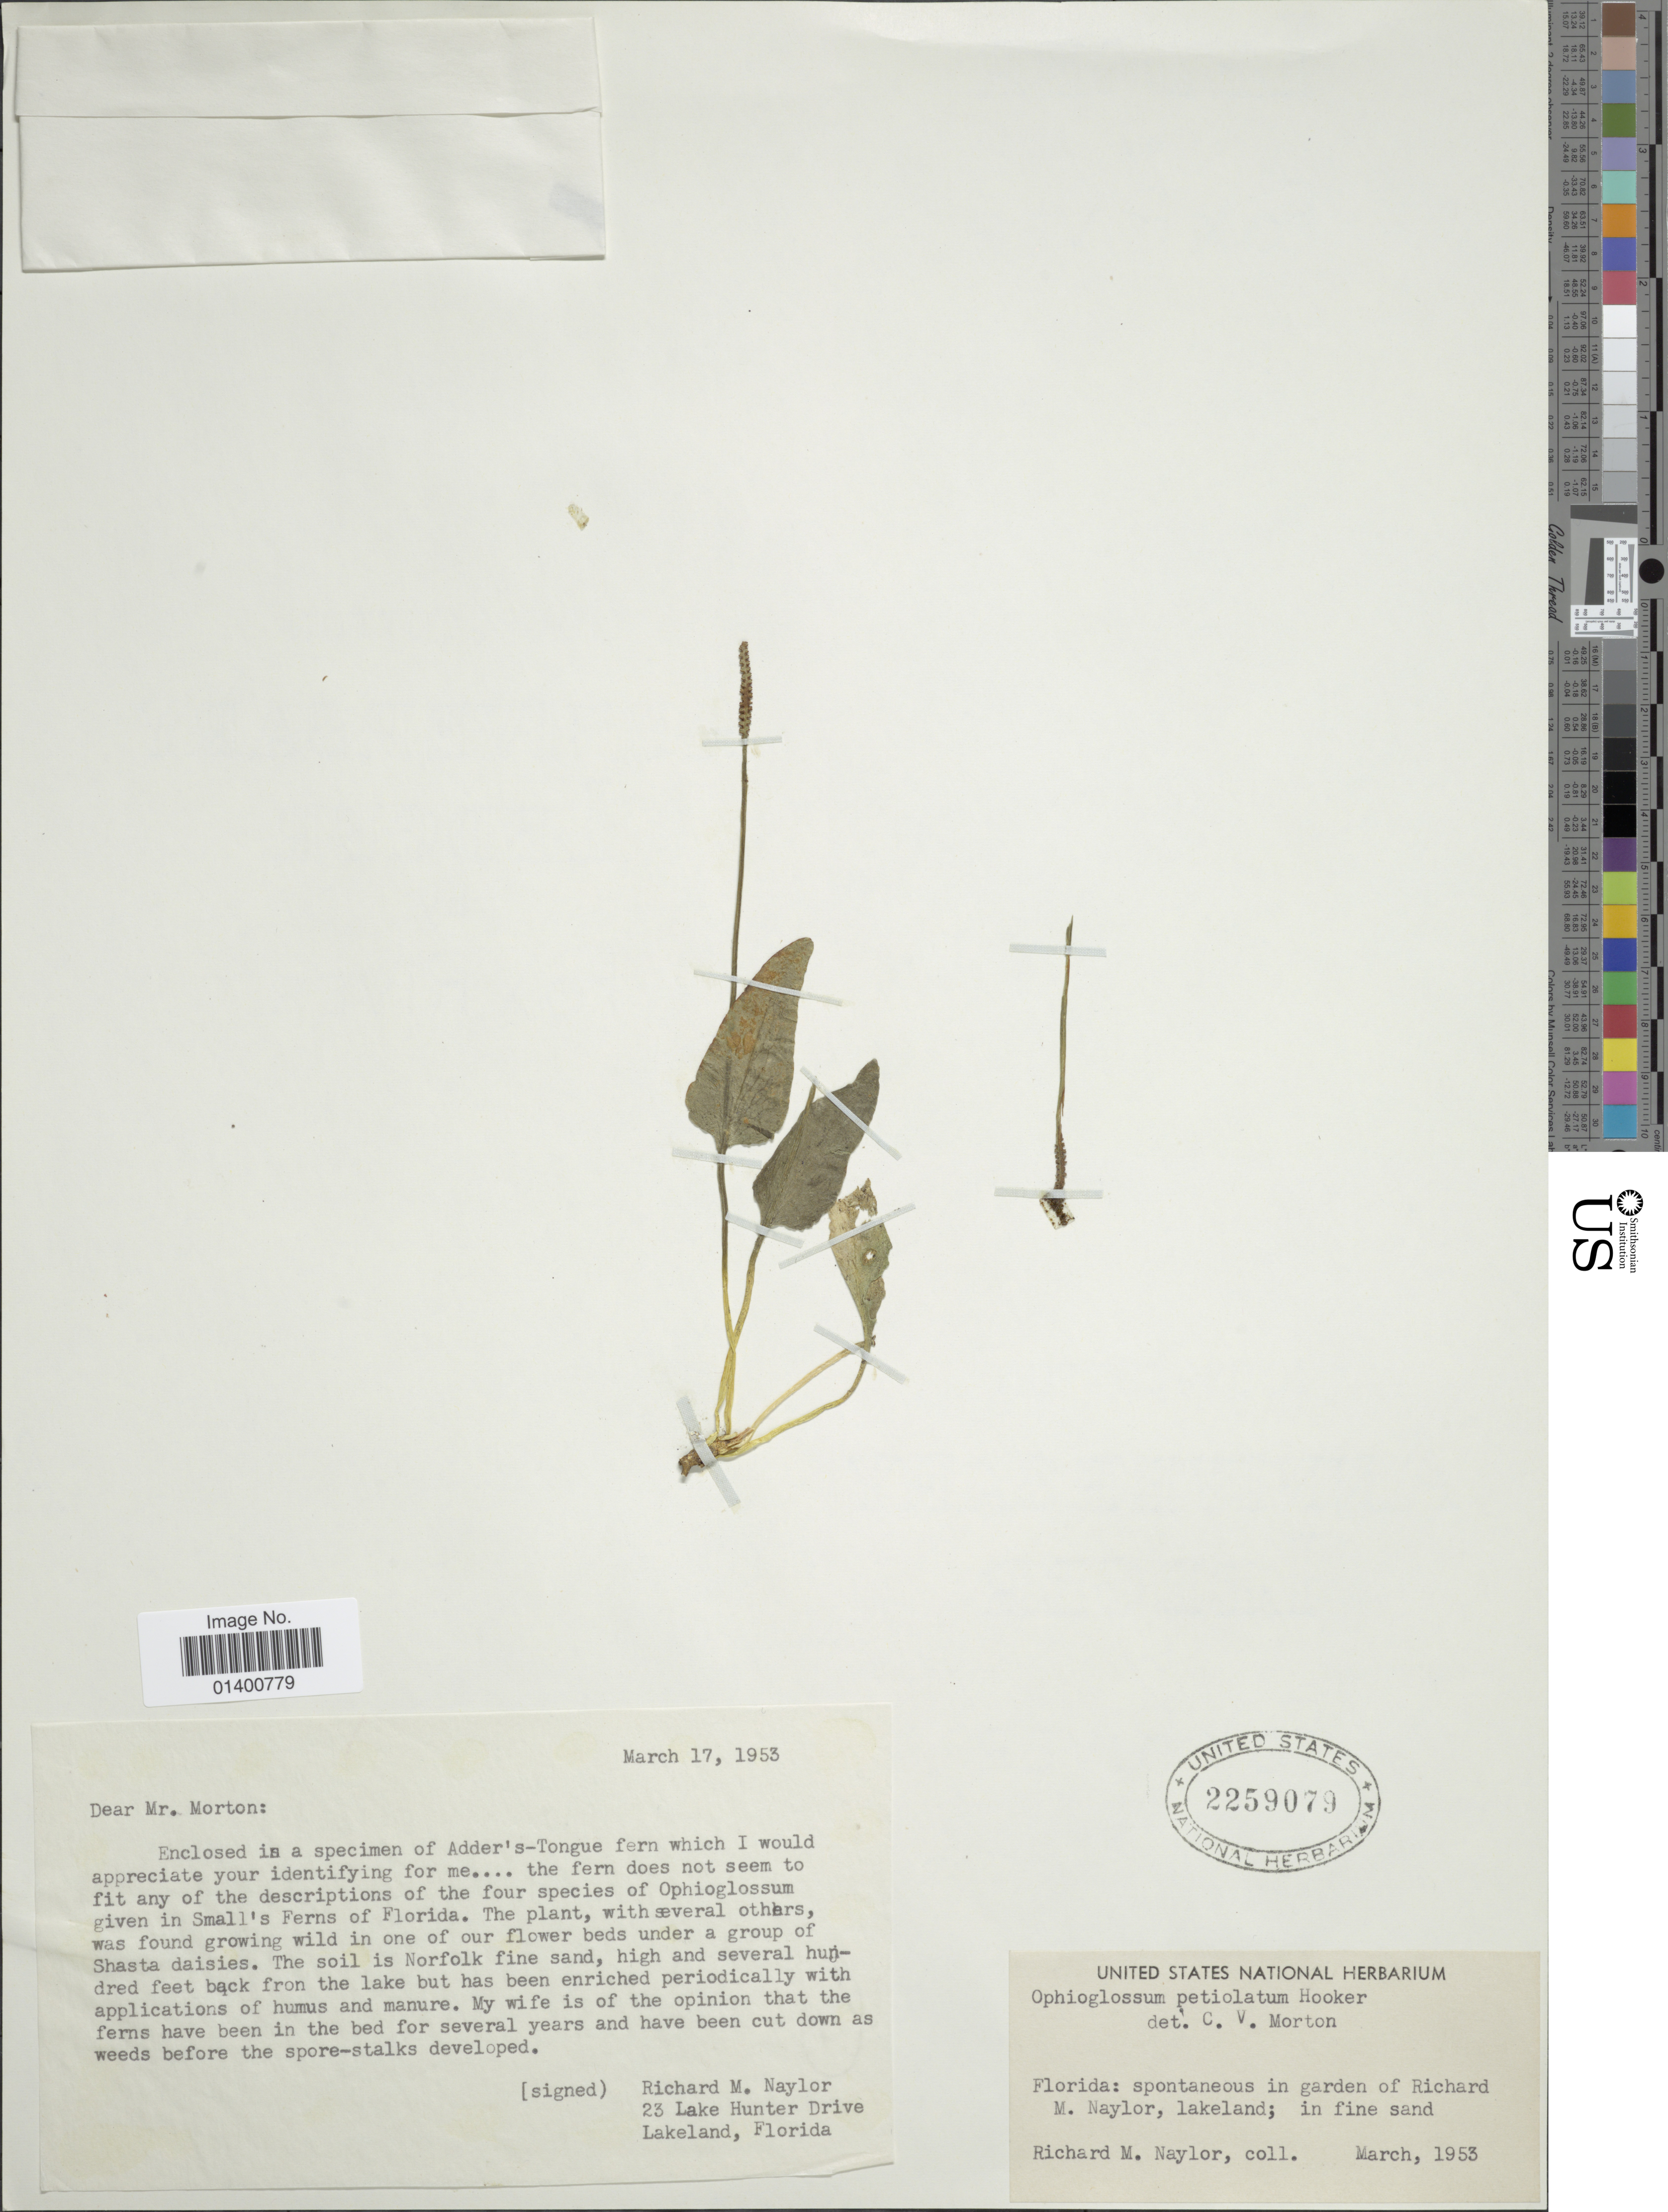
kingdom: Plantae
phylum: Tracheophyta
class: Polypodiopsida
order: Ophioglossales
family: Ophioglossaceae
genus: Ophioglossum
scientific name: Ophioglossum petiolatum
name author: Hook.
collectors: R. Naylor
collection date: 1953-03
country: United States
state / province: Florida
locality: Garden of Richard M. Naylor, lakeland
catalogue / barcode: US 2259079